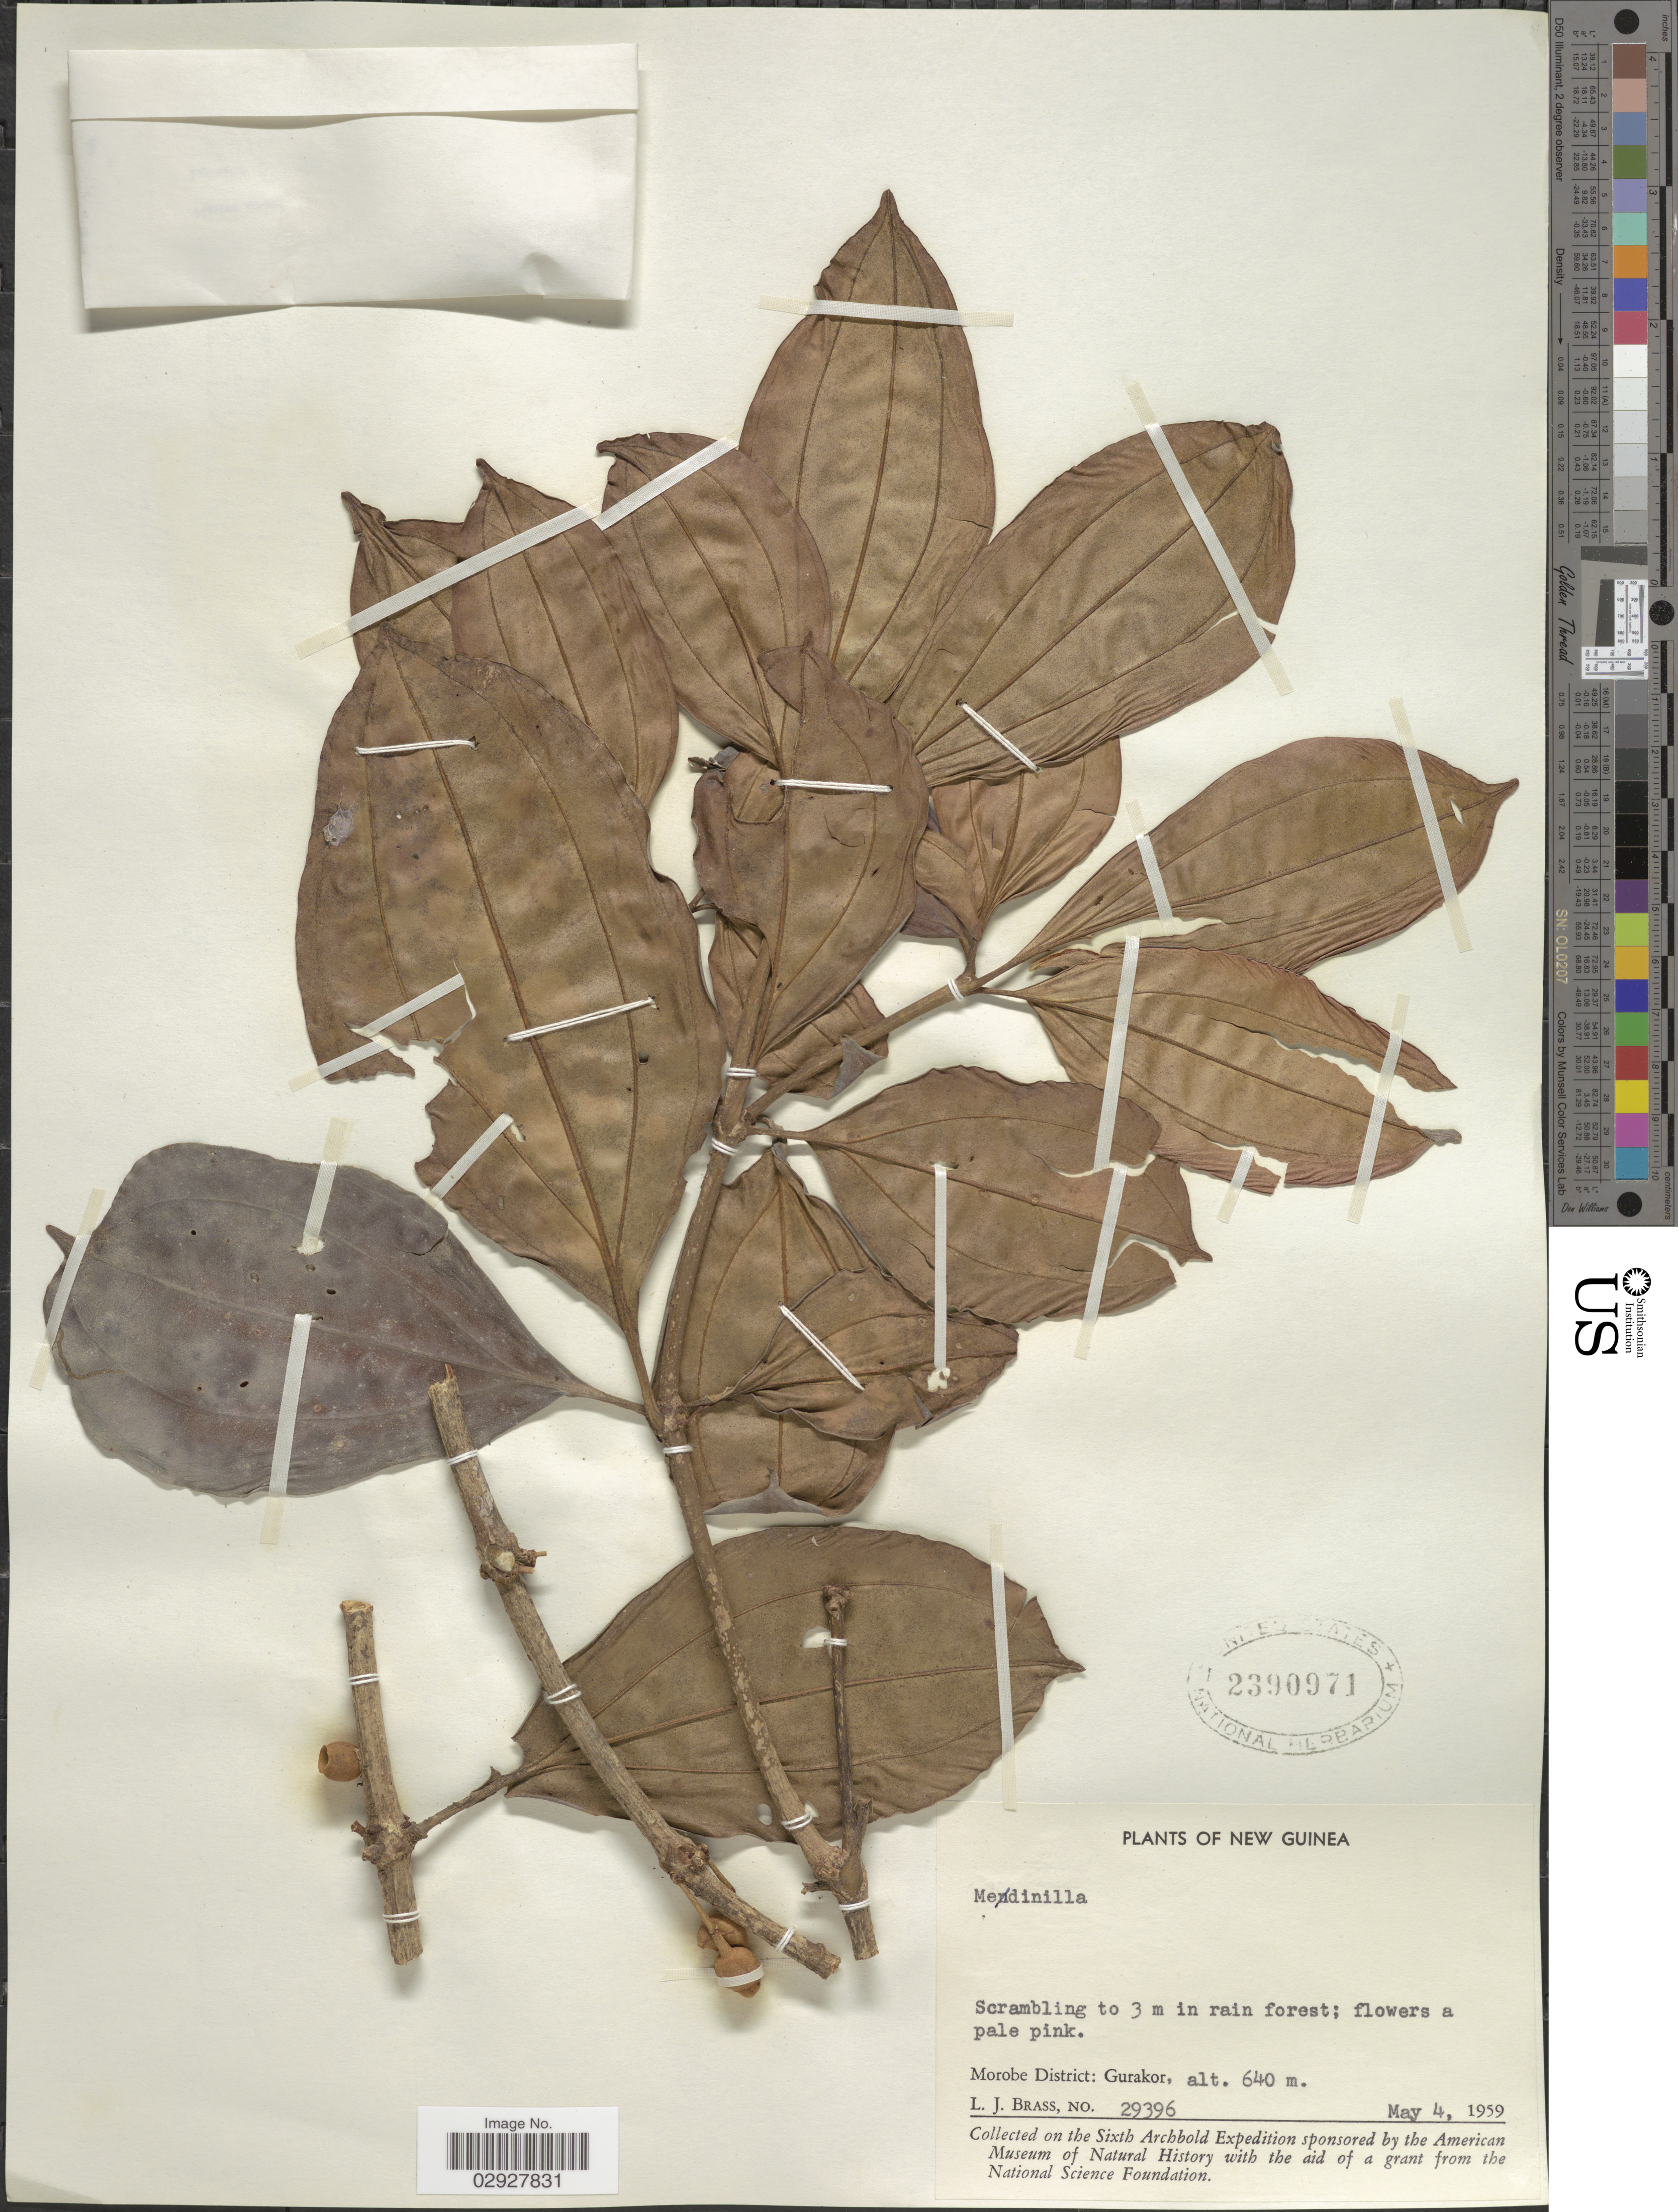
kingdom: Plantae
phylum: Tracheophyta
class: Magnoliopsida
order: Myrtales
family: Melastomataceae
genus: Medinilla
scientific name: Medinilla sp.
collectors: L. J. Brass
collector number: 29396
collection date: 1959-05-04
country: Papua New Guinea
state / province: Morobe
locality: New Guinea. Morobe District: Gurakor.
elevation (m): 640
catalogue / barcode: US 2390971